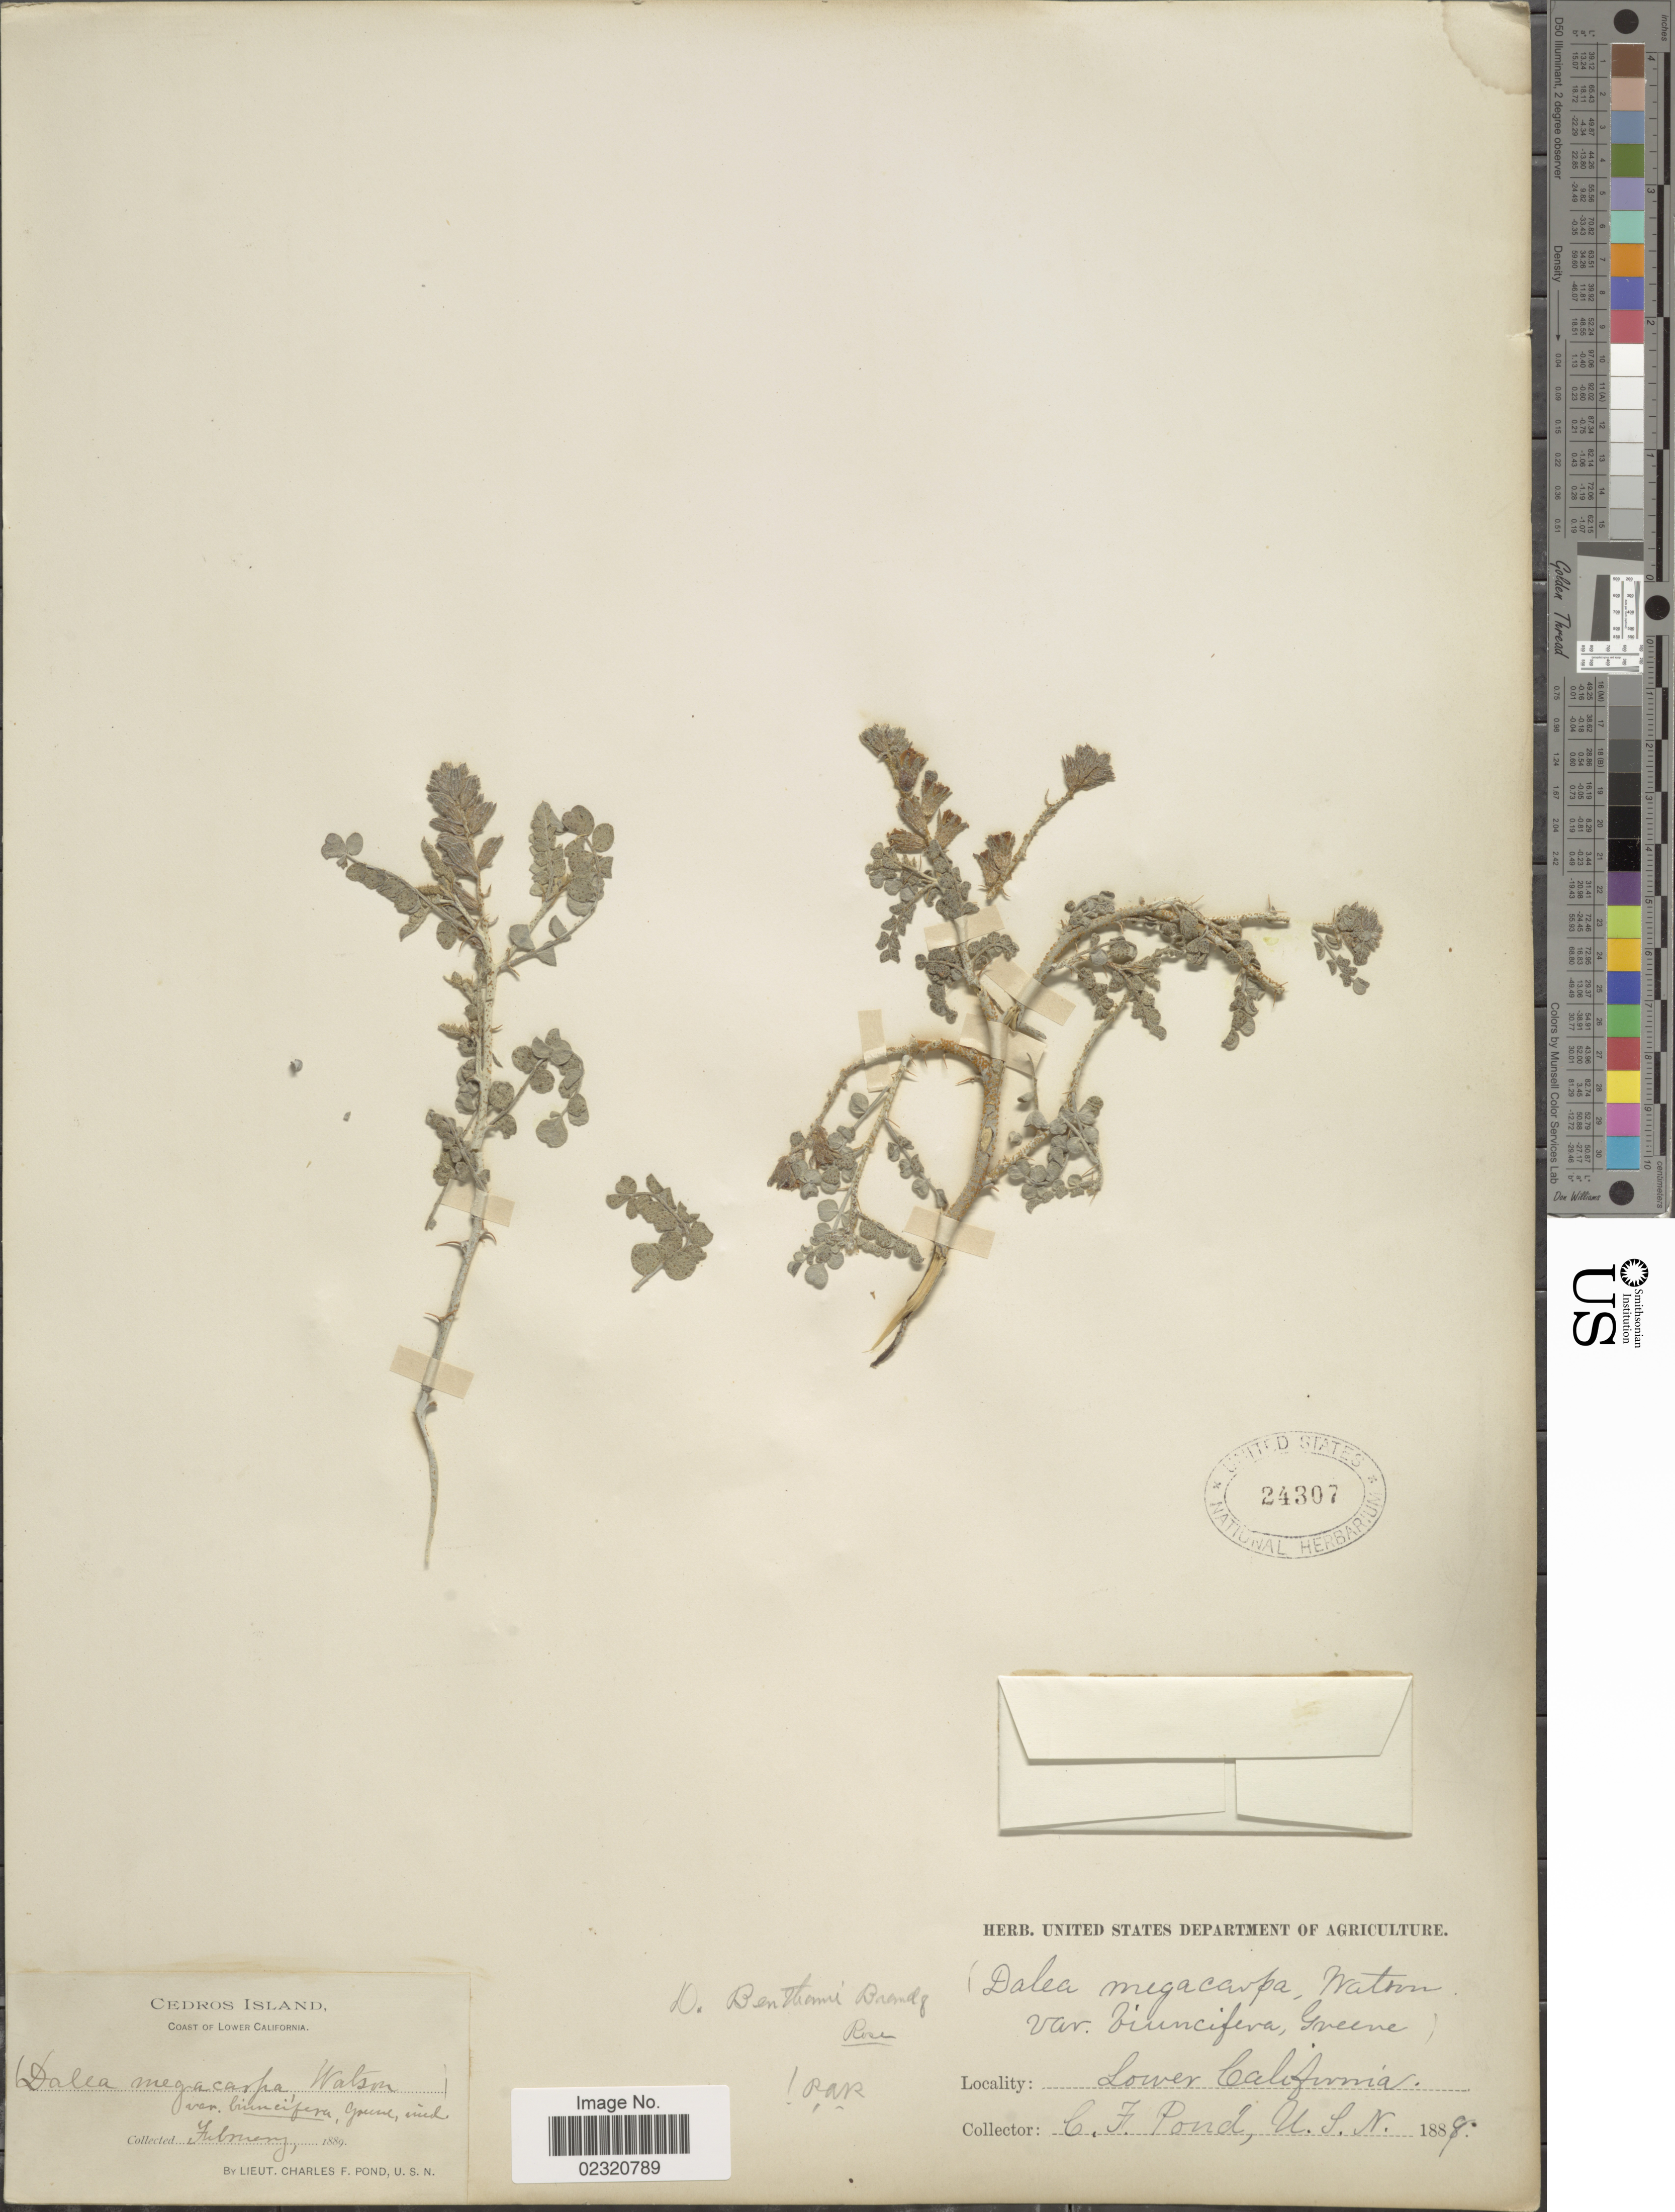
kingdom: Plantae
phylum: Tracheophyta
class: Magnoliopsida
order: Fabales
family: Fabaceae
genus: Errazurizia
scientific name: Errazurizia benthami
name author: I.M. Johnst.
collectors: C. Pond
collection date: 1889-02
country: Mexico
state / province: Baja California Norte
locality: Cedros Island, Coast of California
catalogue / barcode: US 24307